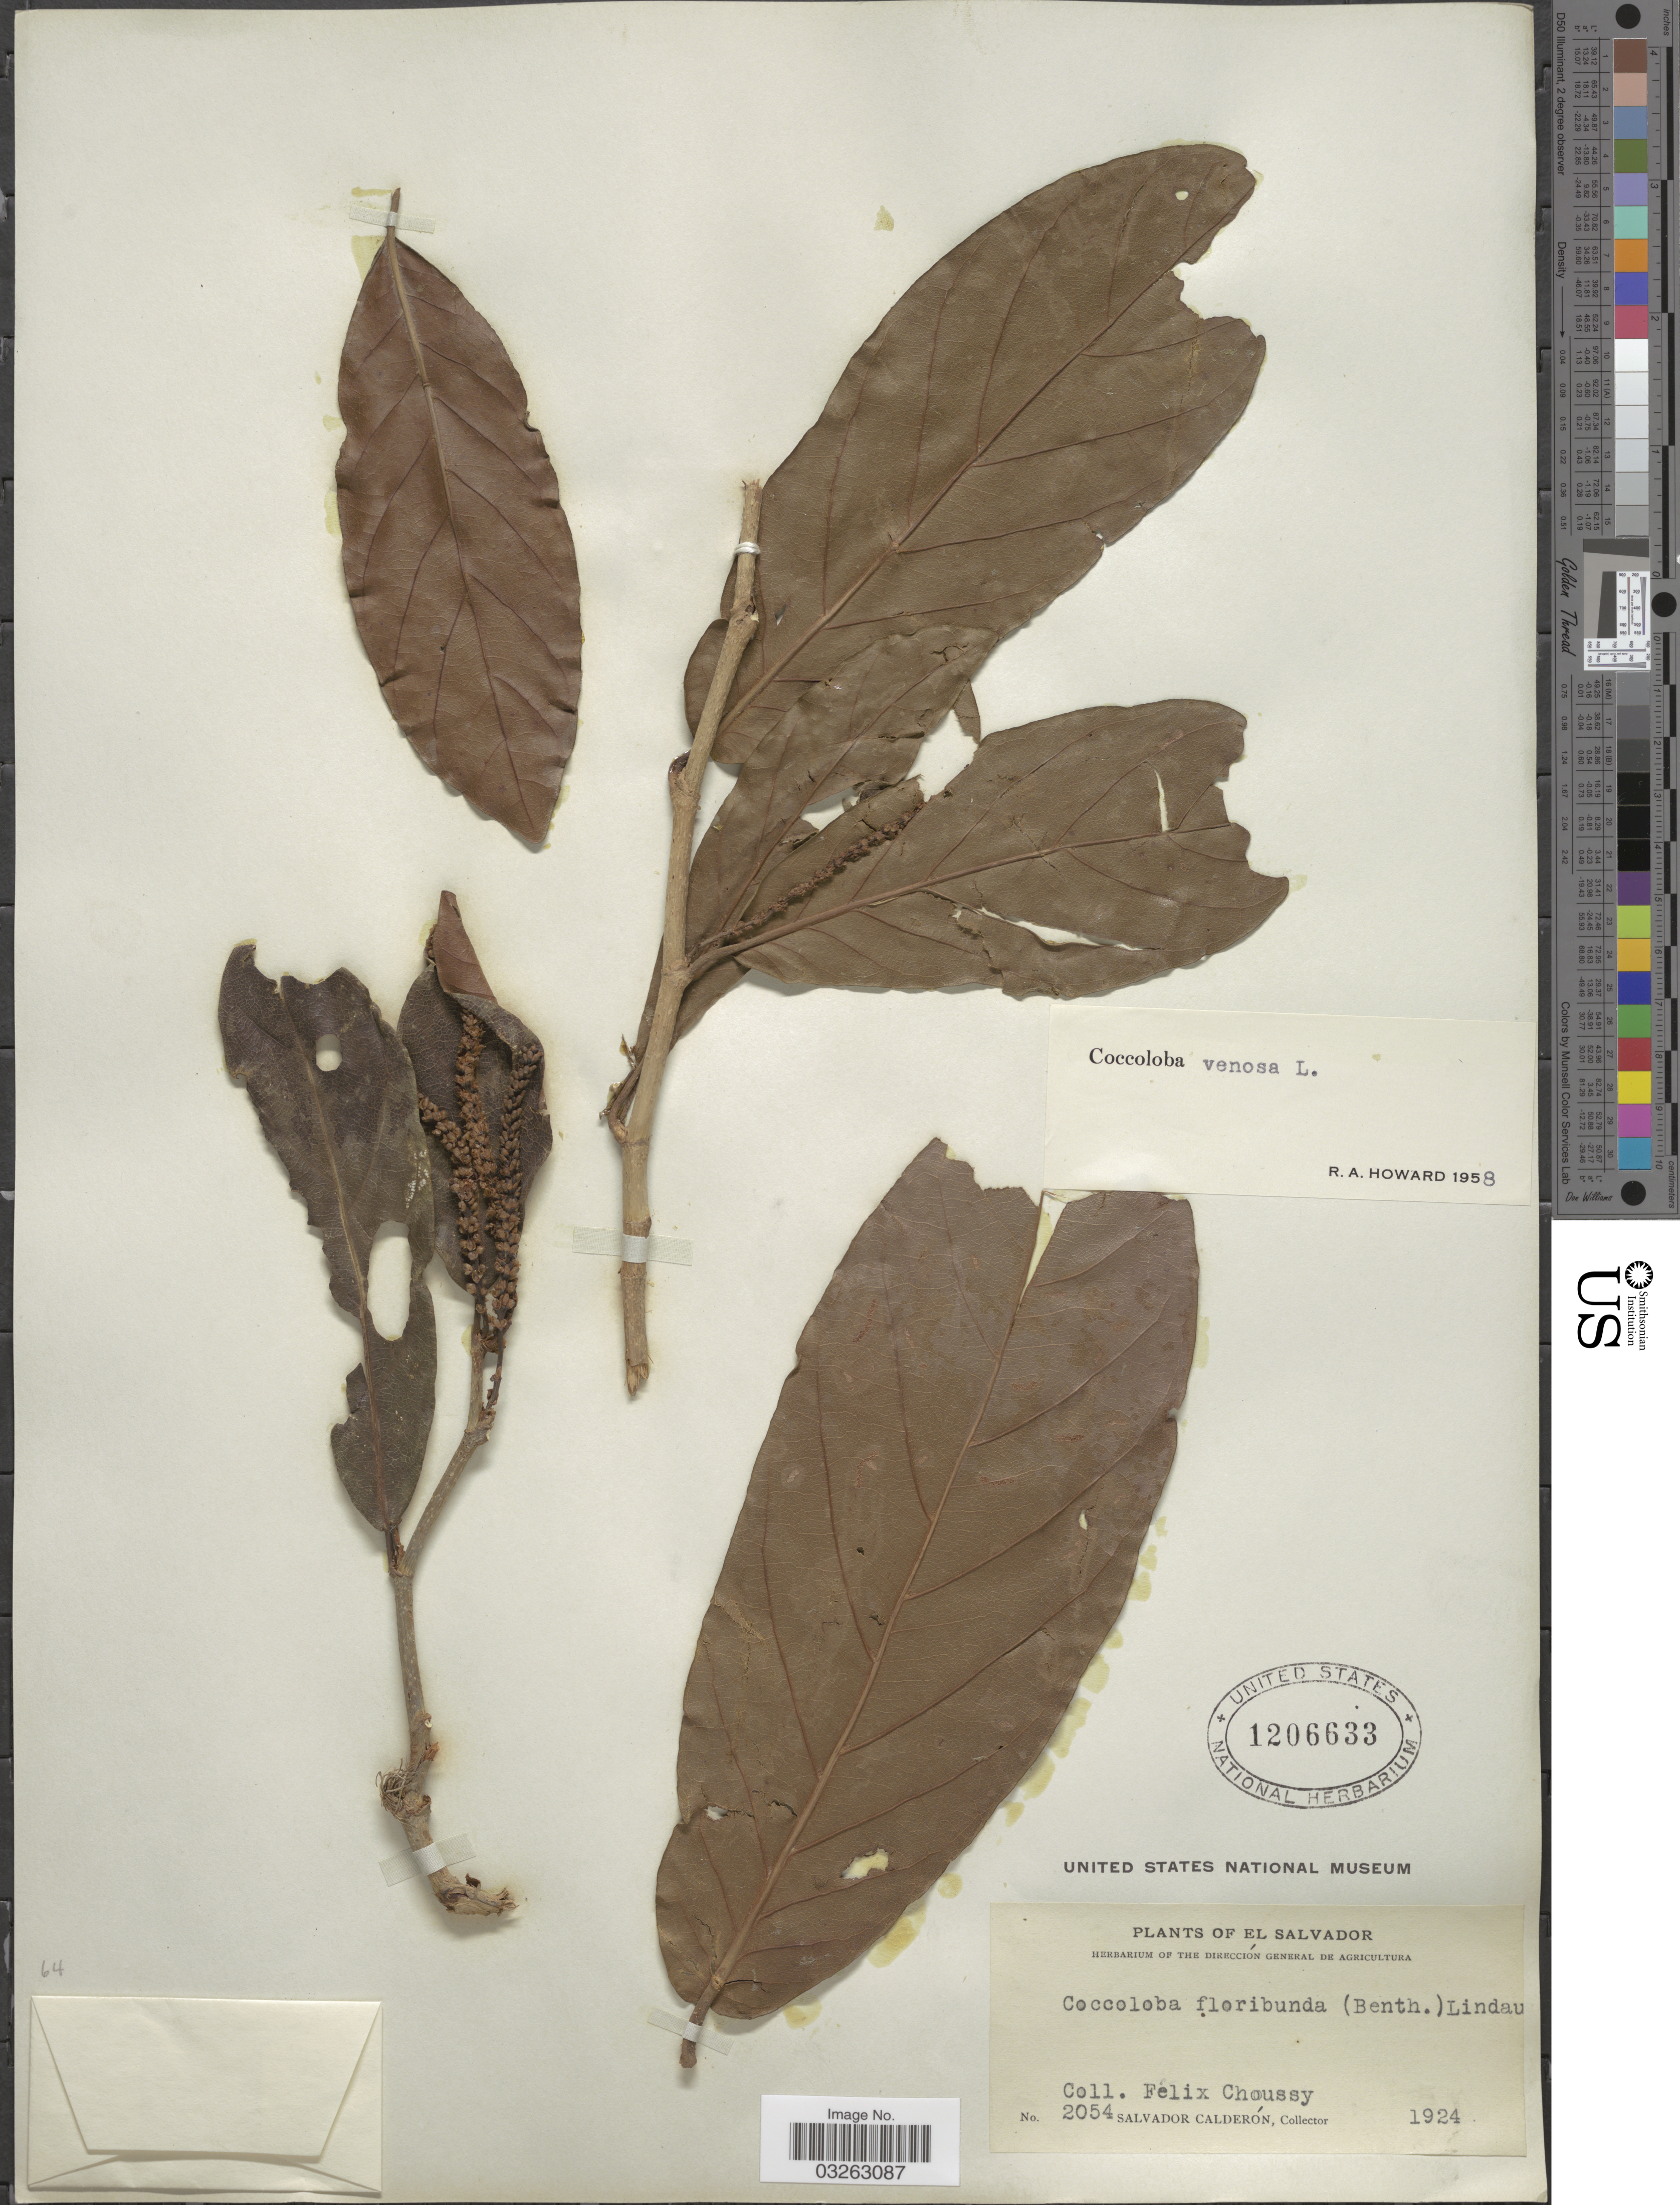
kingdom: Plantae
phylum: Tracheophyta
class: Magnoliopsida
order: Caryophyllales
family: Polygonaceae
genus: Coccoloba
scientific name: Coccoloba venosa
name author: L.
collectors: F. Choussy & S. Calderón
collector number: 2054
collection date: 1924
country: El Salvador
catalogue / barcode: US 1206633